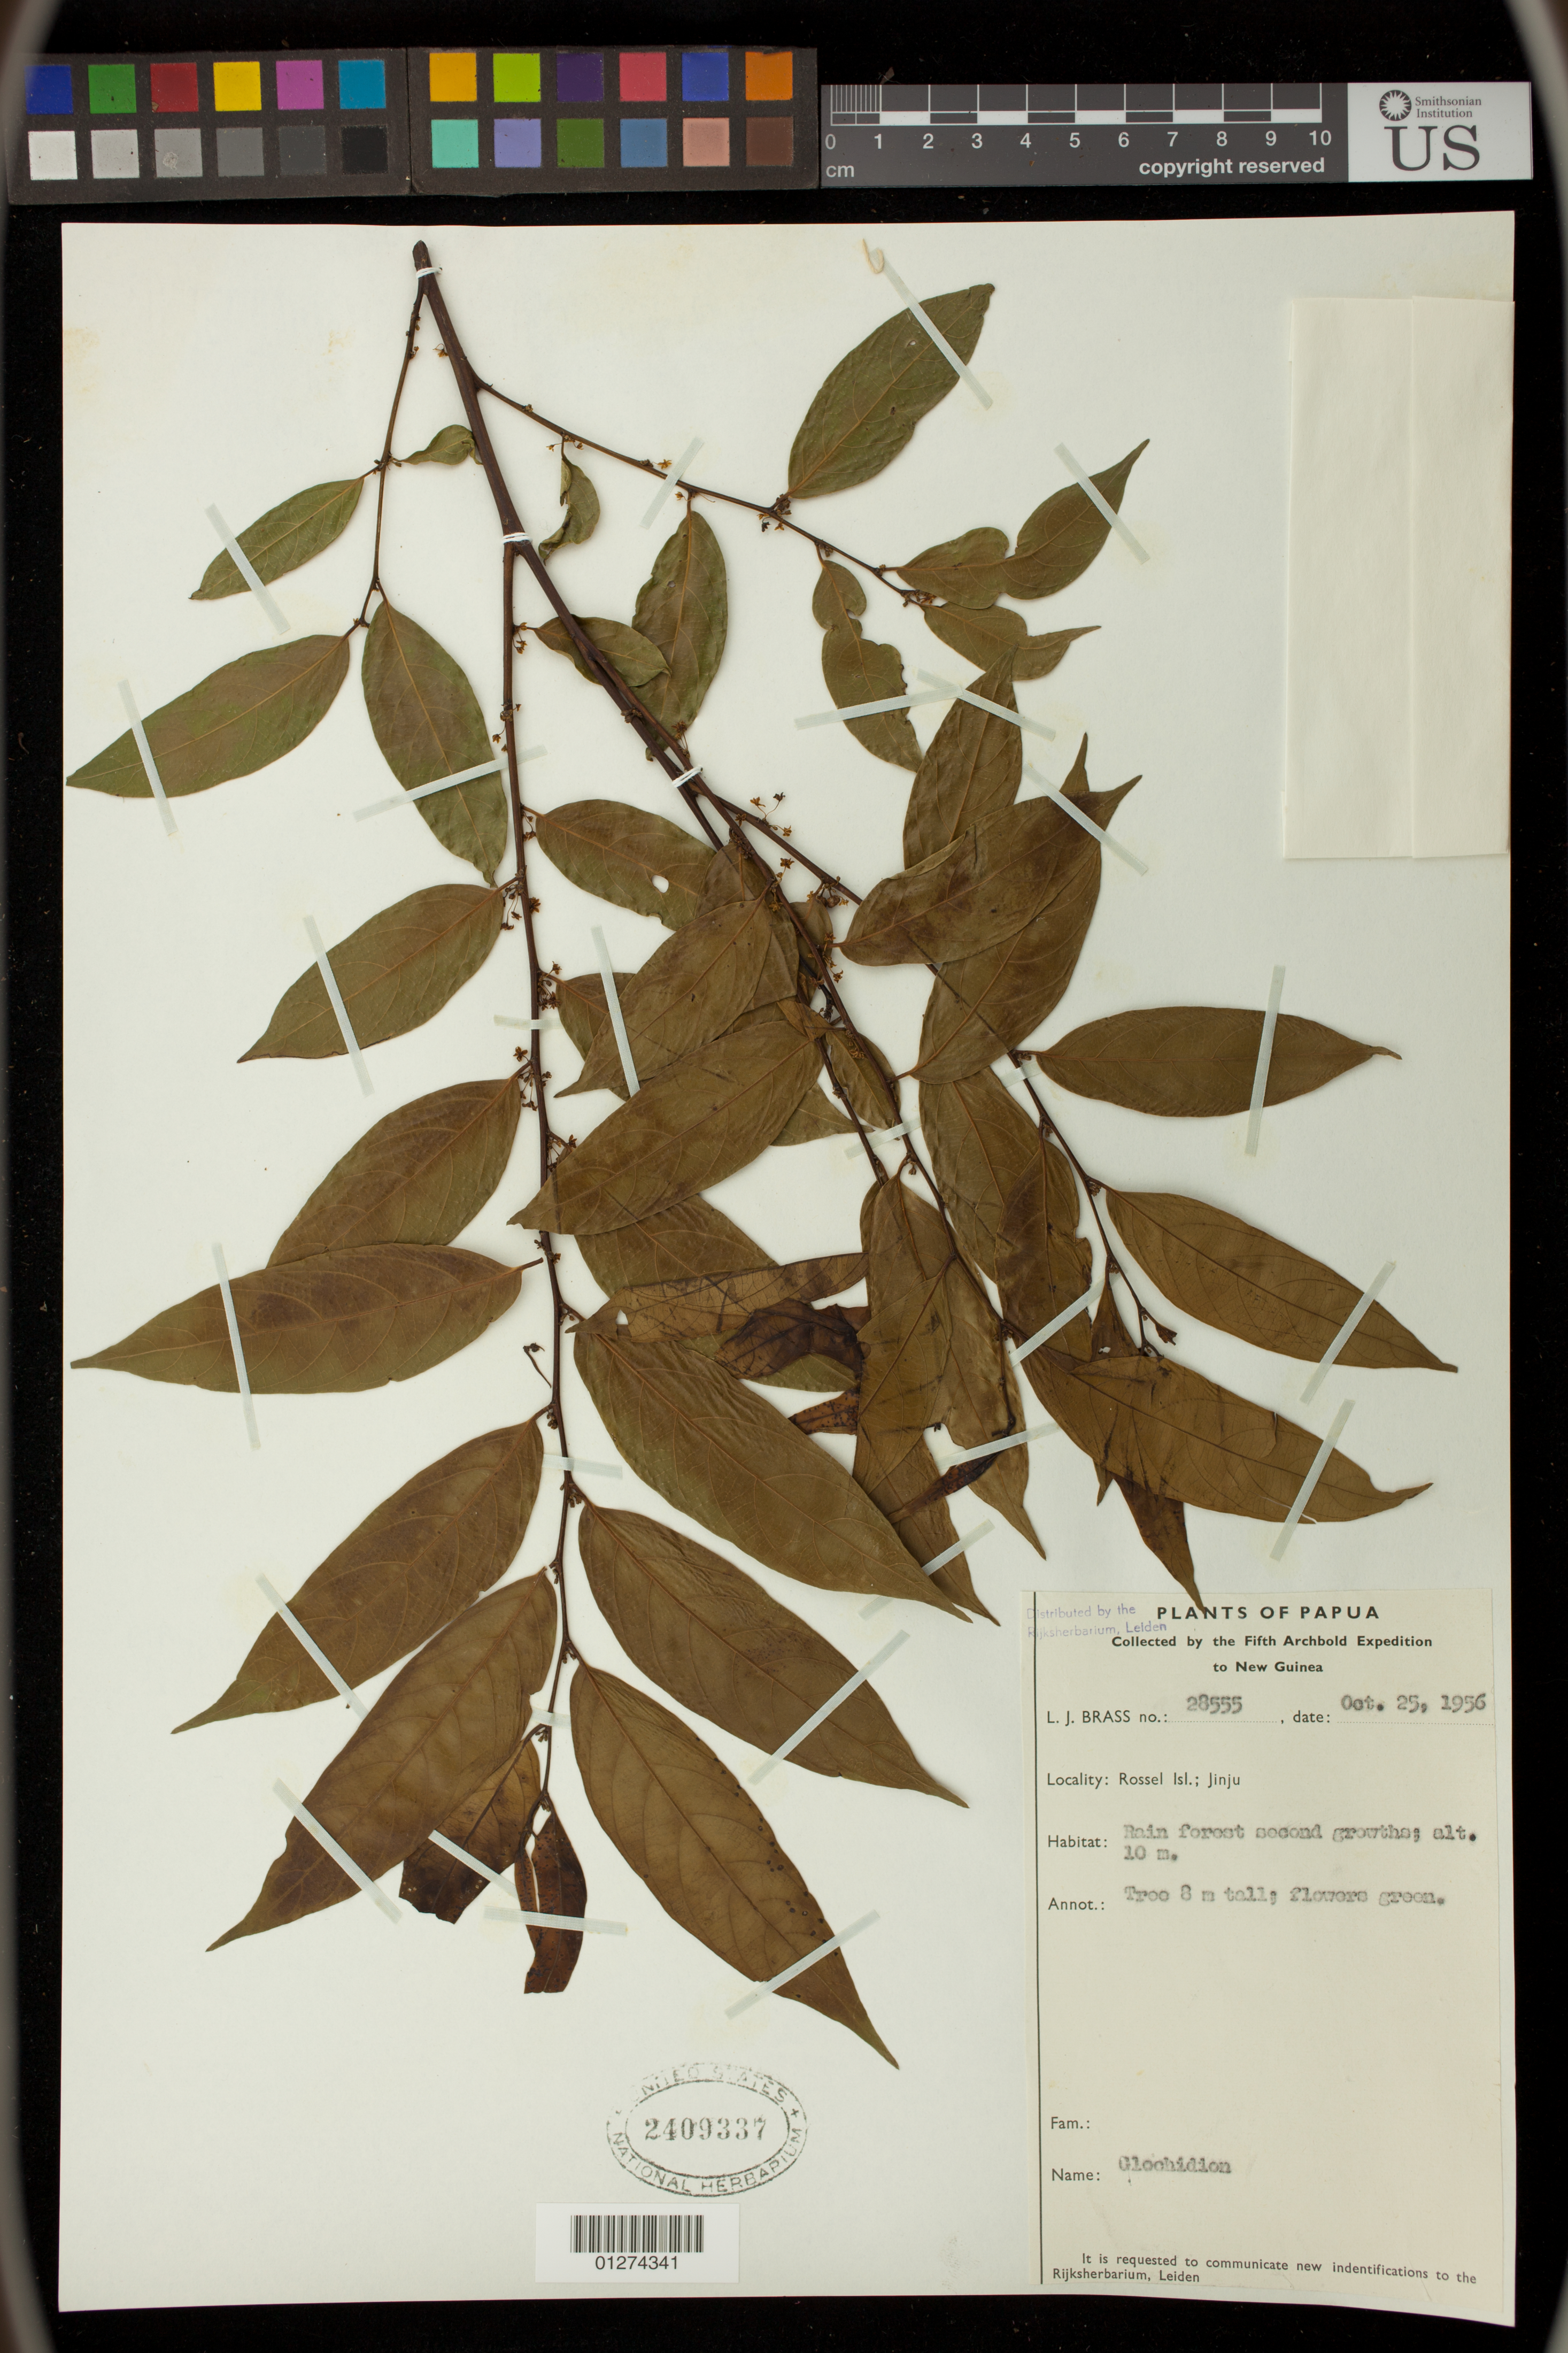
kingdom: Plantae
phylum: Tracheophyta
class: Magnoliopsida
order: Malpighiales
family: Phyllanthaceae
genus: Glochidion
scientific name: Glochidion sp.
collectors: L. J. Brass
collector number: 28555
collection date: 1956-10-25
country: Papua New Guinea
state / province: Milne Bay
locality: Rossel Isl.; Jinju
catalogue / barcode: US 2409337